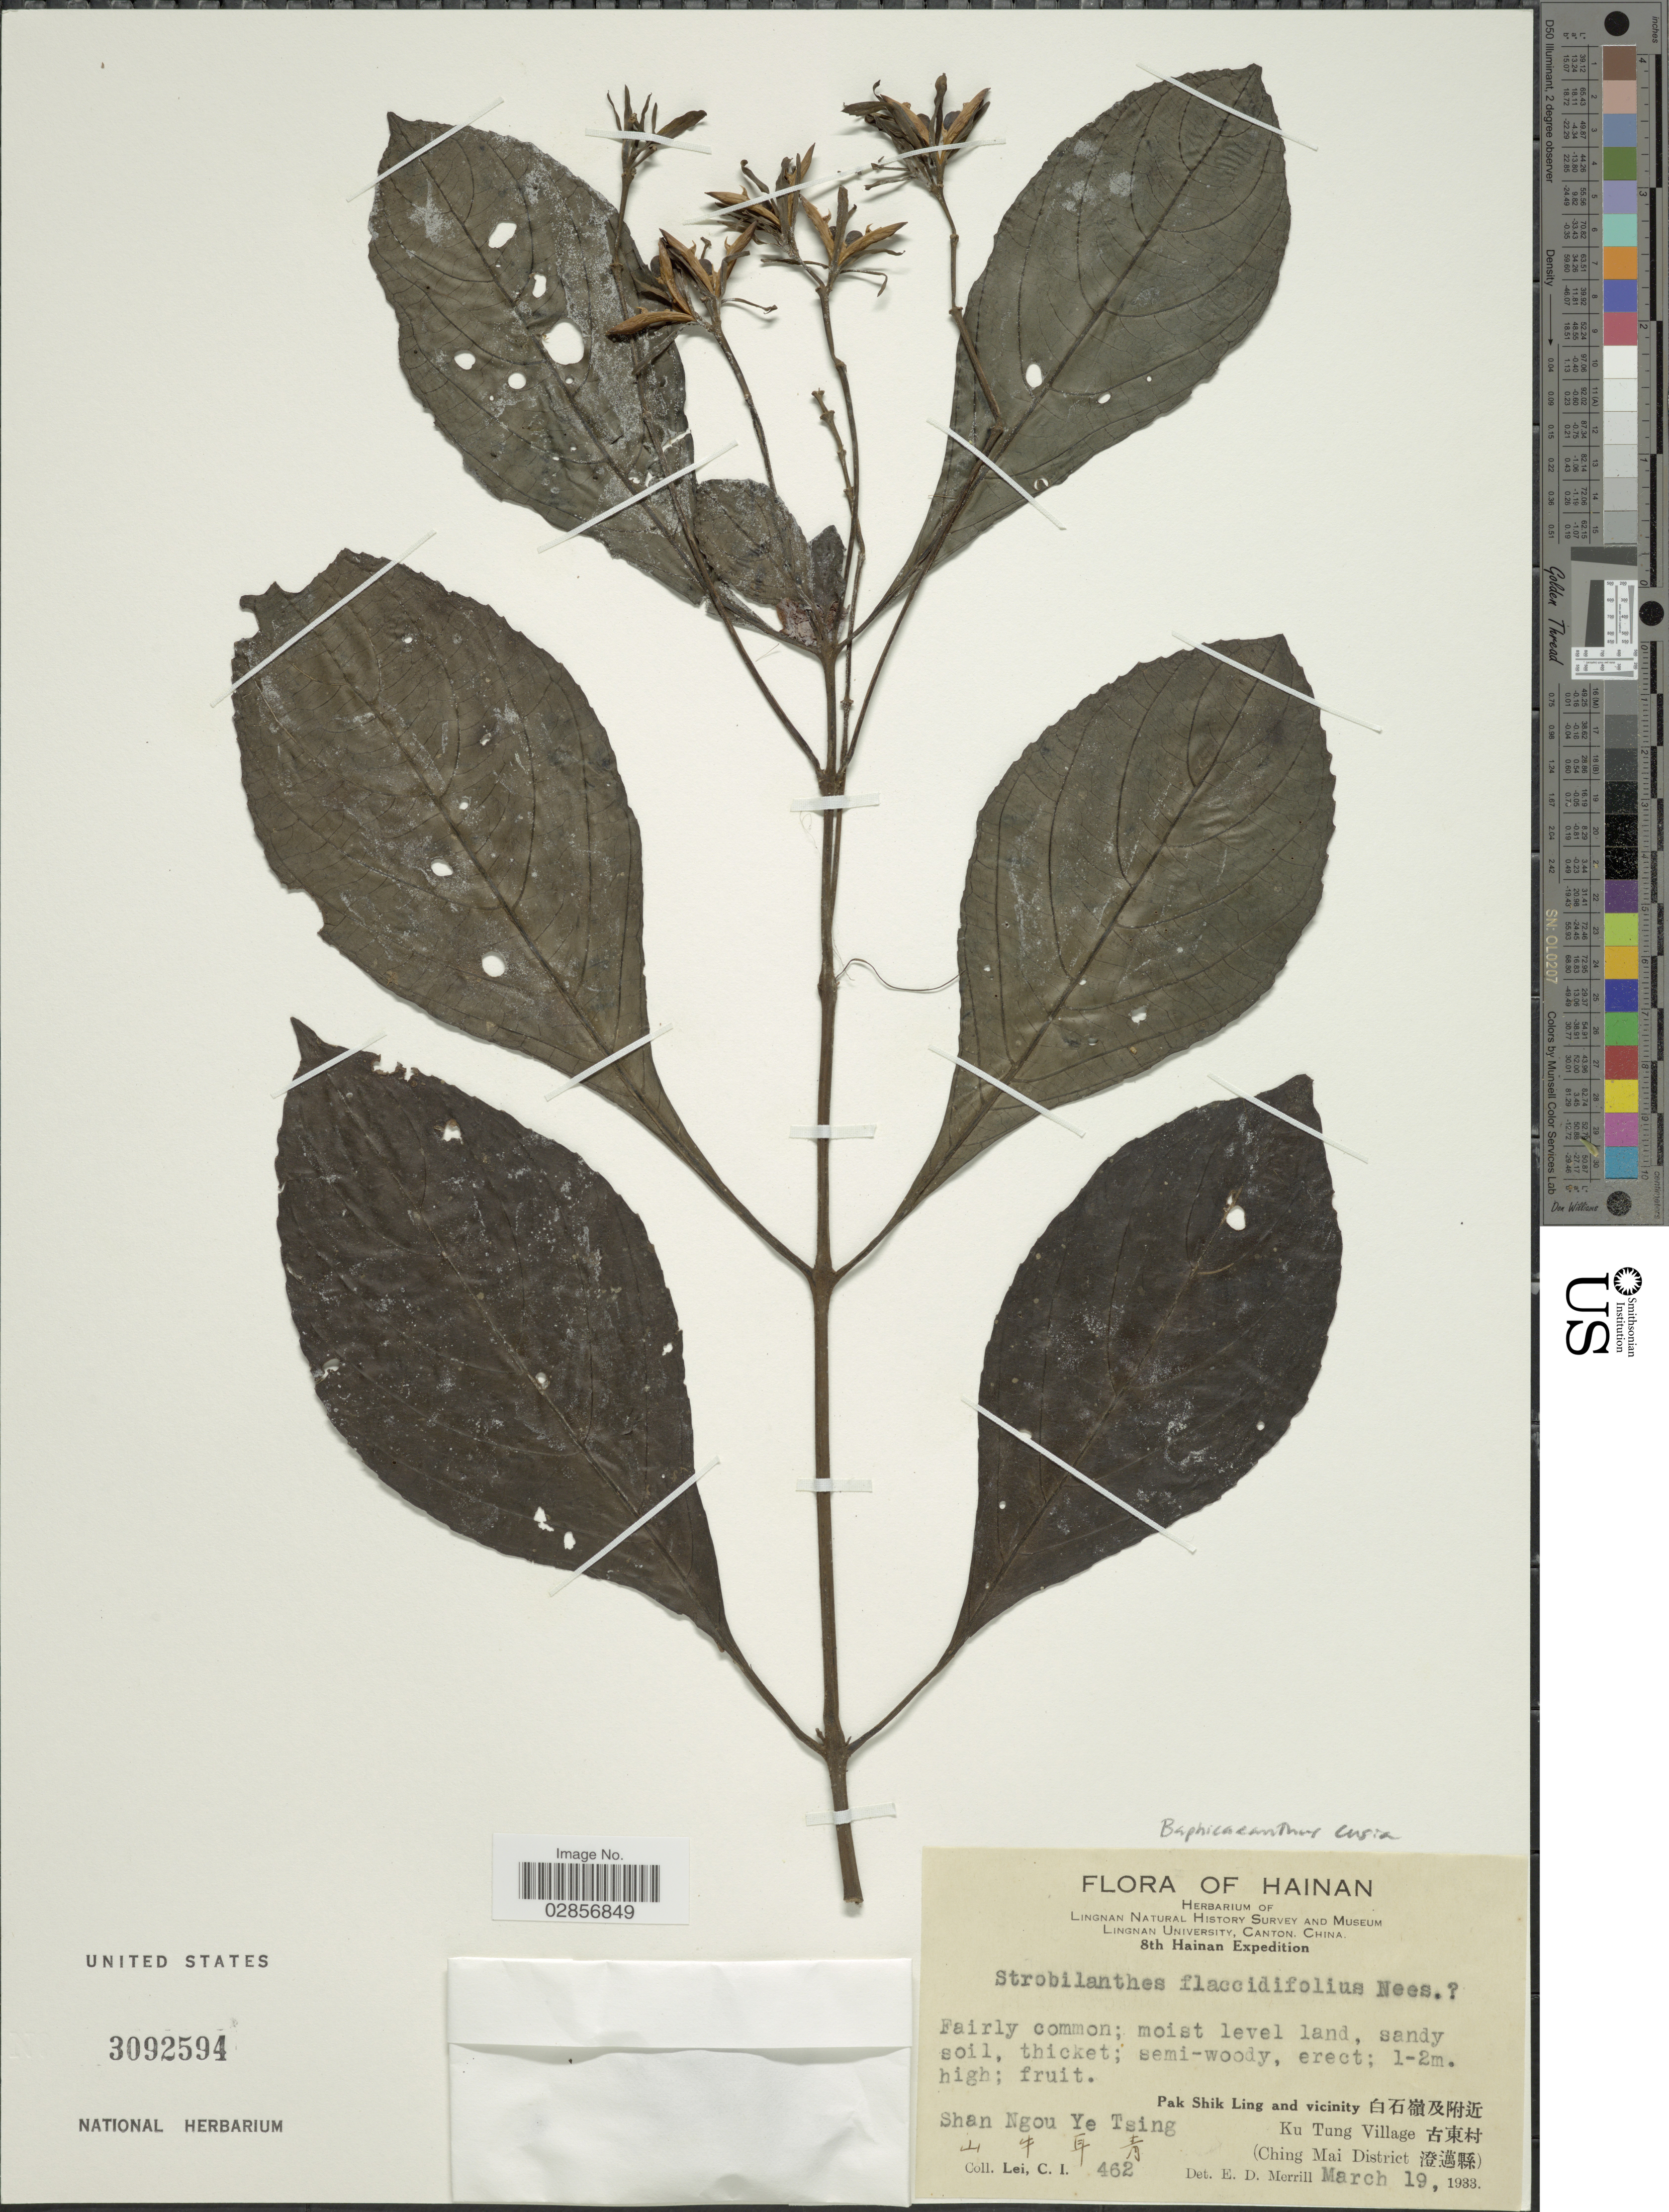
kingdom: Plantae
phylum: Tracheophyta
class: Magnoliopsida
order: Lamiales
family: Acanthaceae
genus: Baphicacanthus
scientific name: Baphicacanthus cusia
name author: (Nees) Bremek.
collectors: C. I. Lei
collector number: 462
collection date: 1933-03-19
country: China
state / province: Hainan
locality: haNgou Ye Tsing. Ku Tung Village (Ching Mai District).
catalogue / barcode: US 3092594